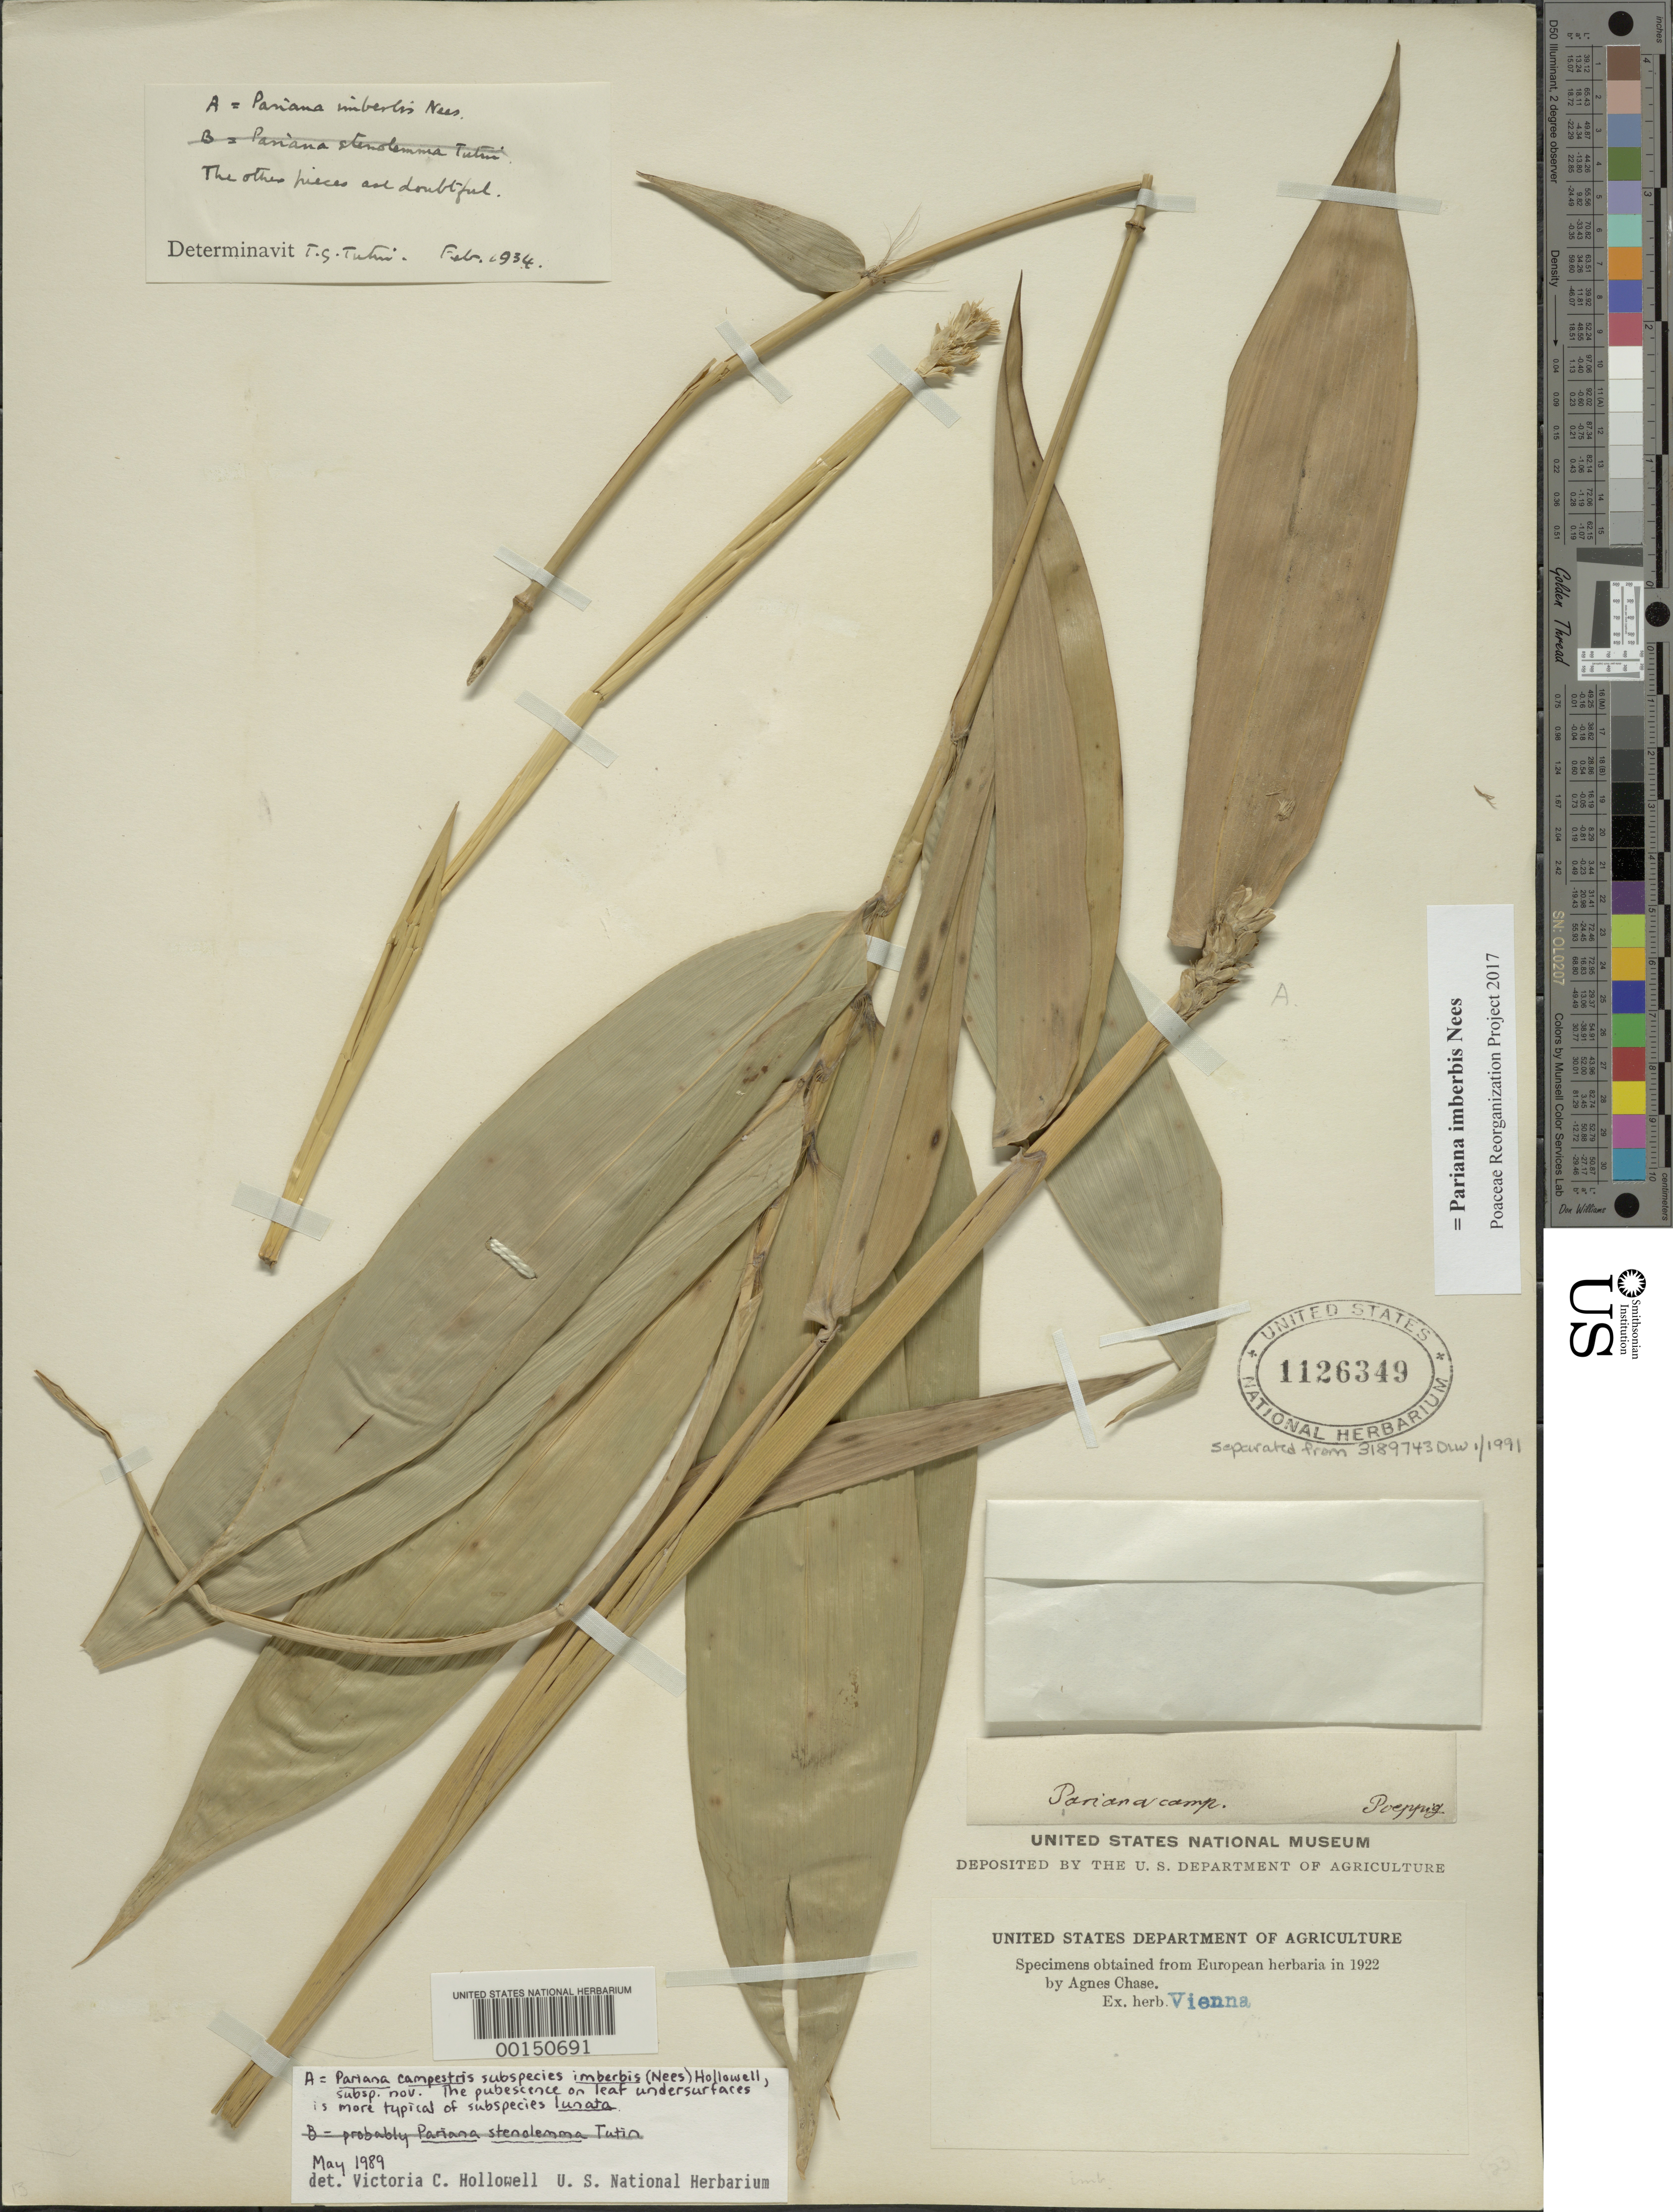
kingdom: Plantae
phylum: Tracheophyta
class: Liliopsida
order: Poales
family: Poaceae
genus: Pariana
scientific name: Pariana imberbis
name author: Nees in Mart.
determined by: Poaceae Reorganization Project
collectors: E. F. Poeppig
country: Panama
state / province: Chiriquí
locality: Around San Felix.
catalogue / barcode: US 1126349